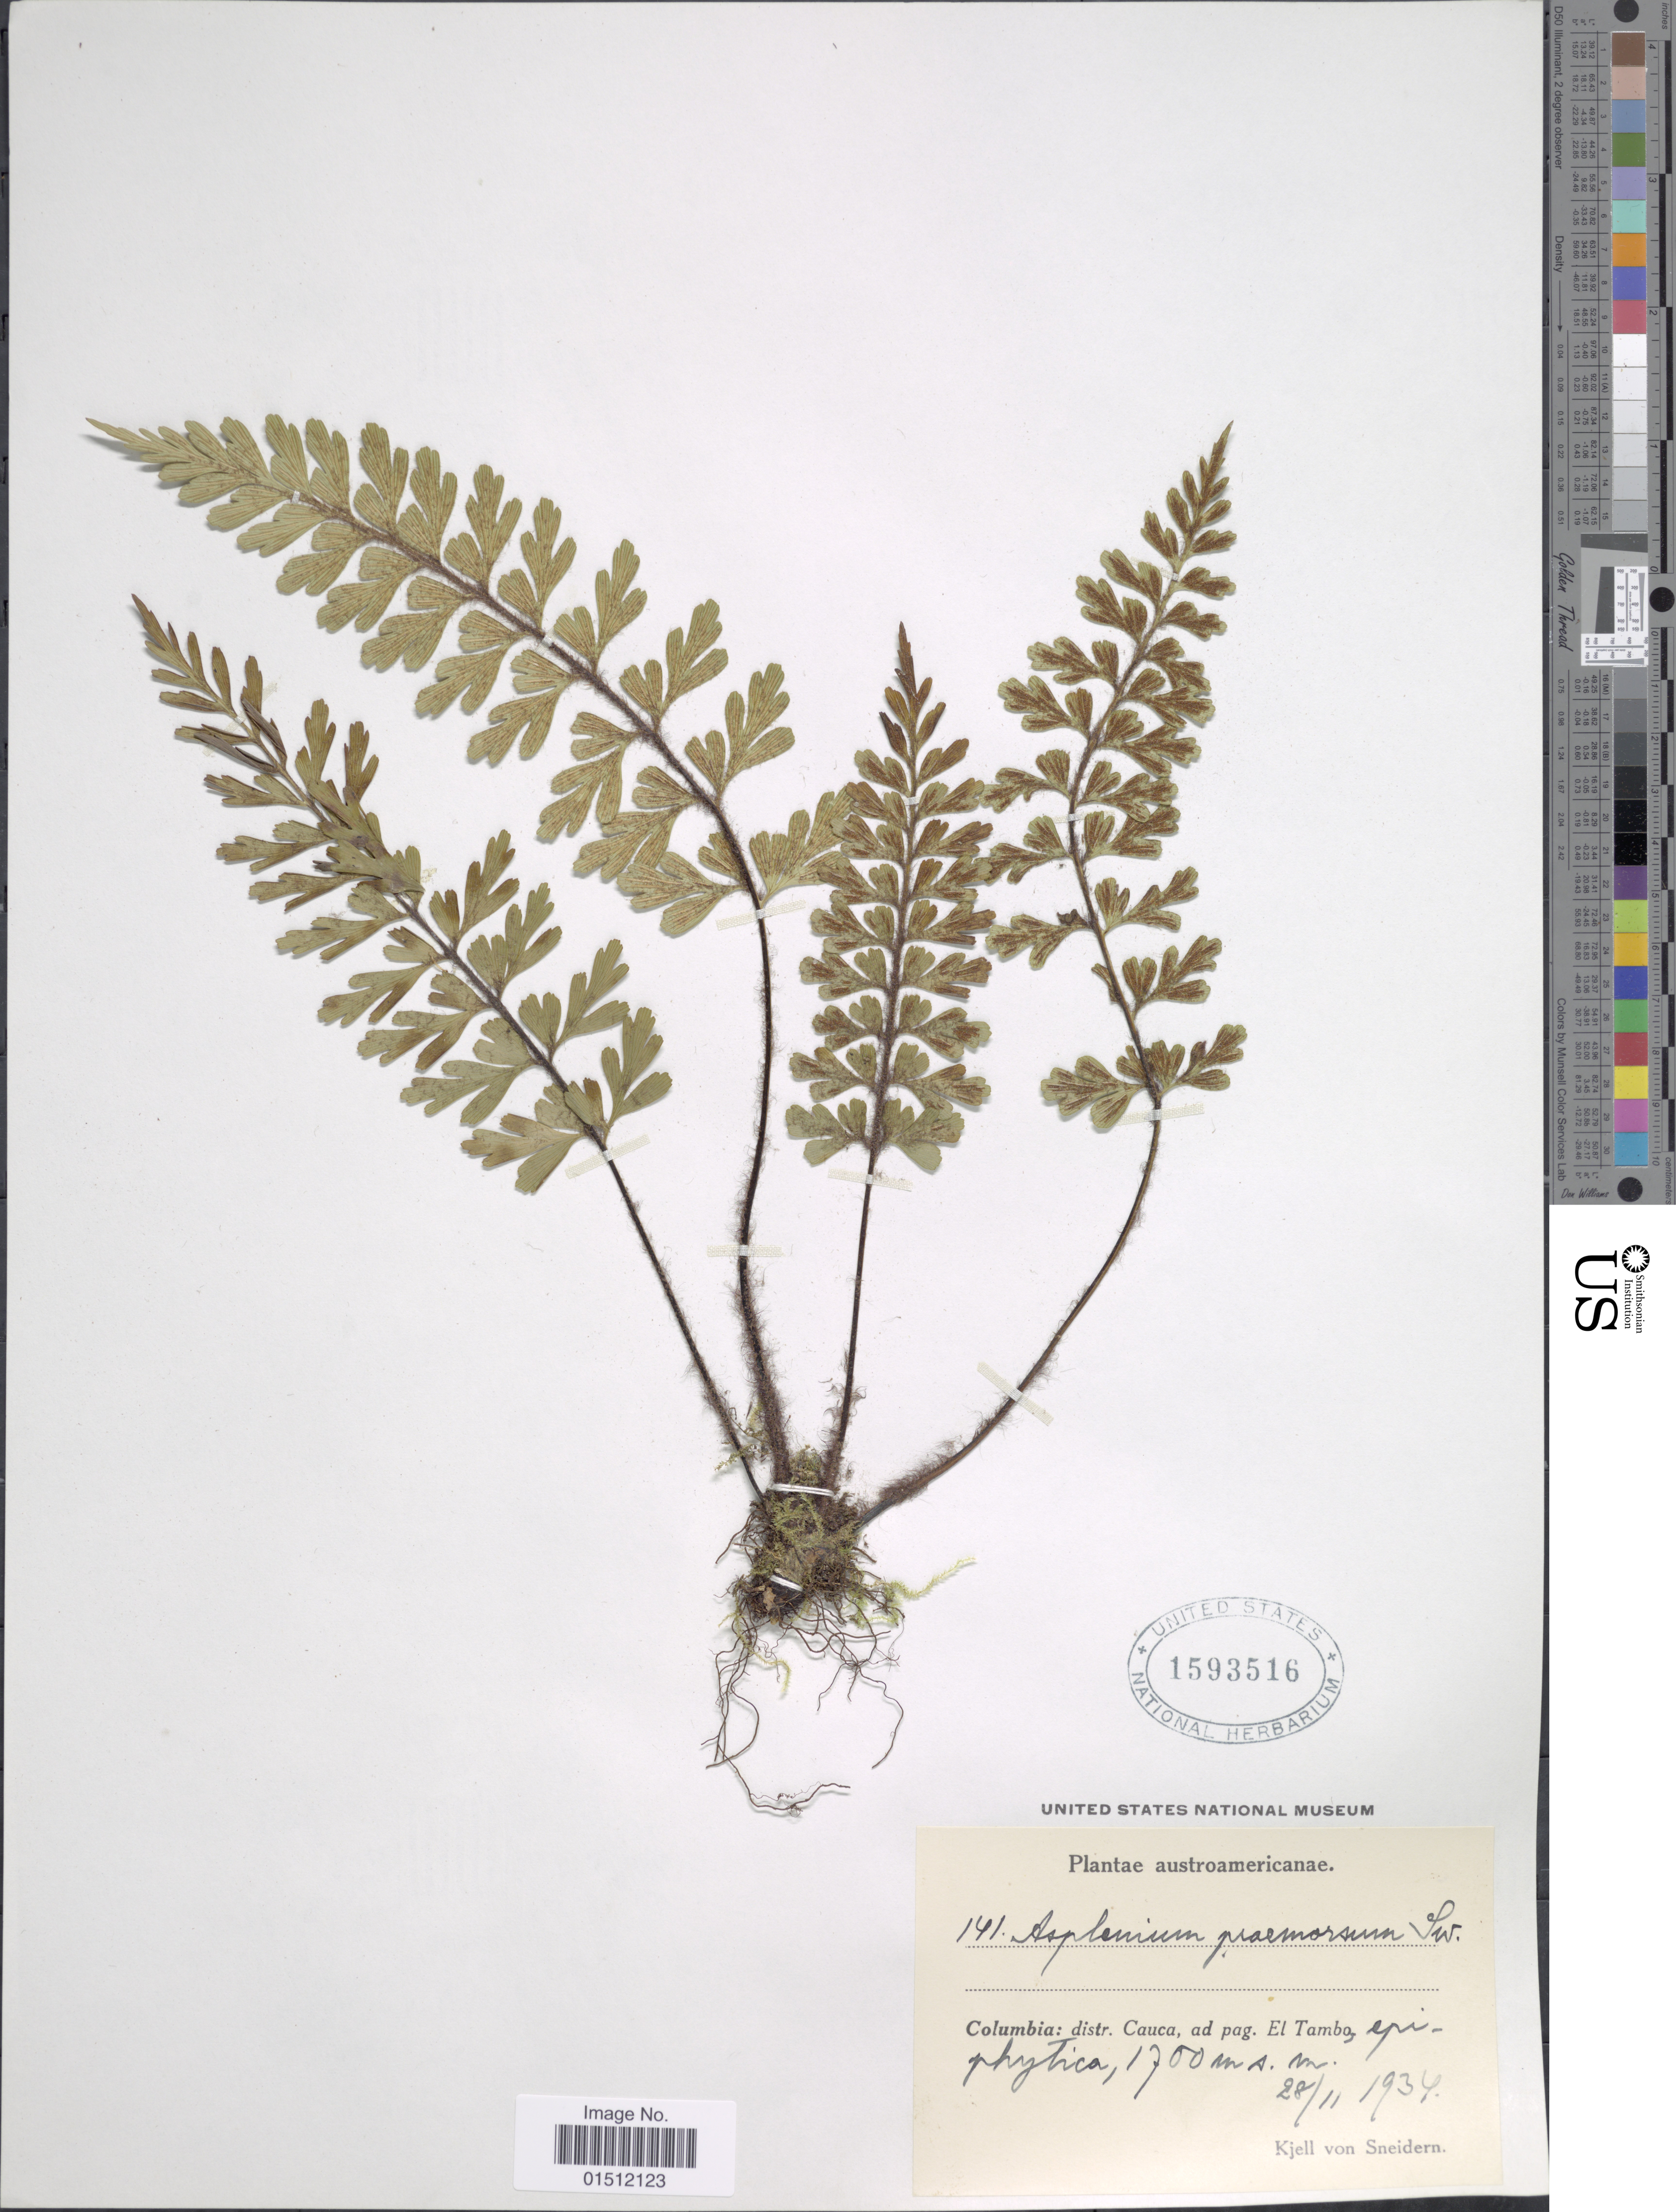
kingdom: Plantae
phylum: Tracheophyta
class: Polypodiopsida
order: Polypodiales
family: Aspleniaceae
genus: Asplenium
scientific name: Asplenium praemorsum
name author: Sw.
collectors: K. von Sneidern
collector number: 141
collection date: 1934-11-28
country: Colombia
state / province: Cauca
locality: ad pag. El Tambo, epiphytica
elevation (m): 1700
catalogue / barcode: US 1593516